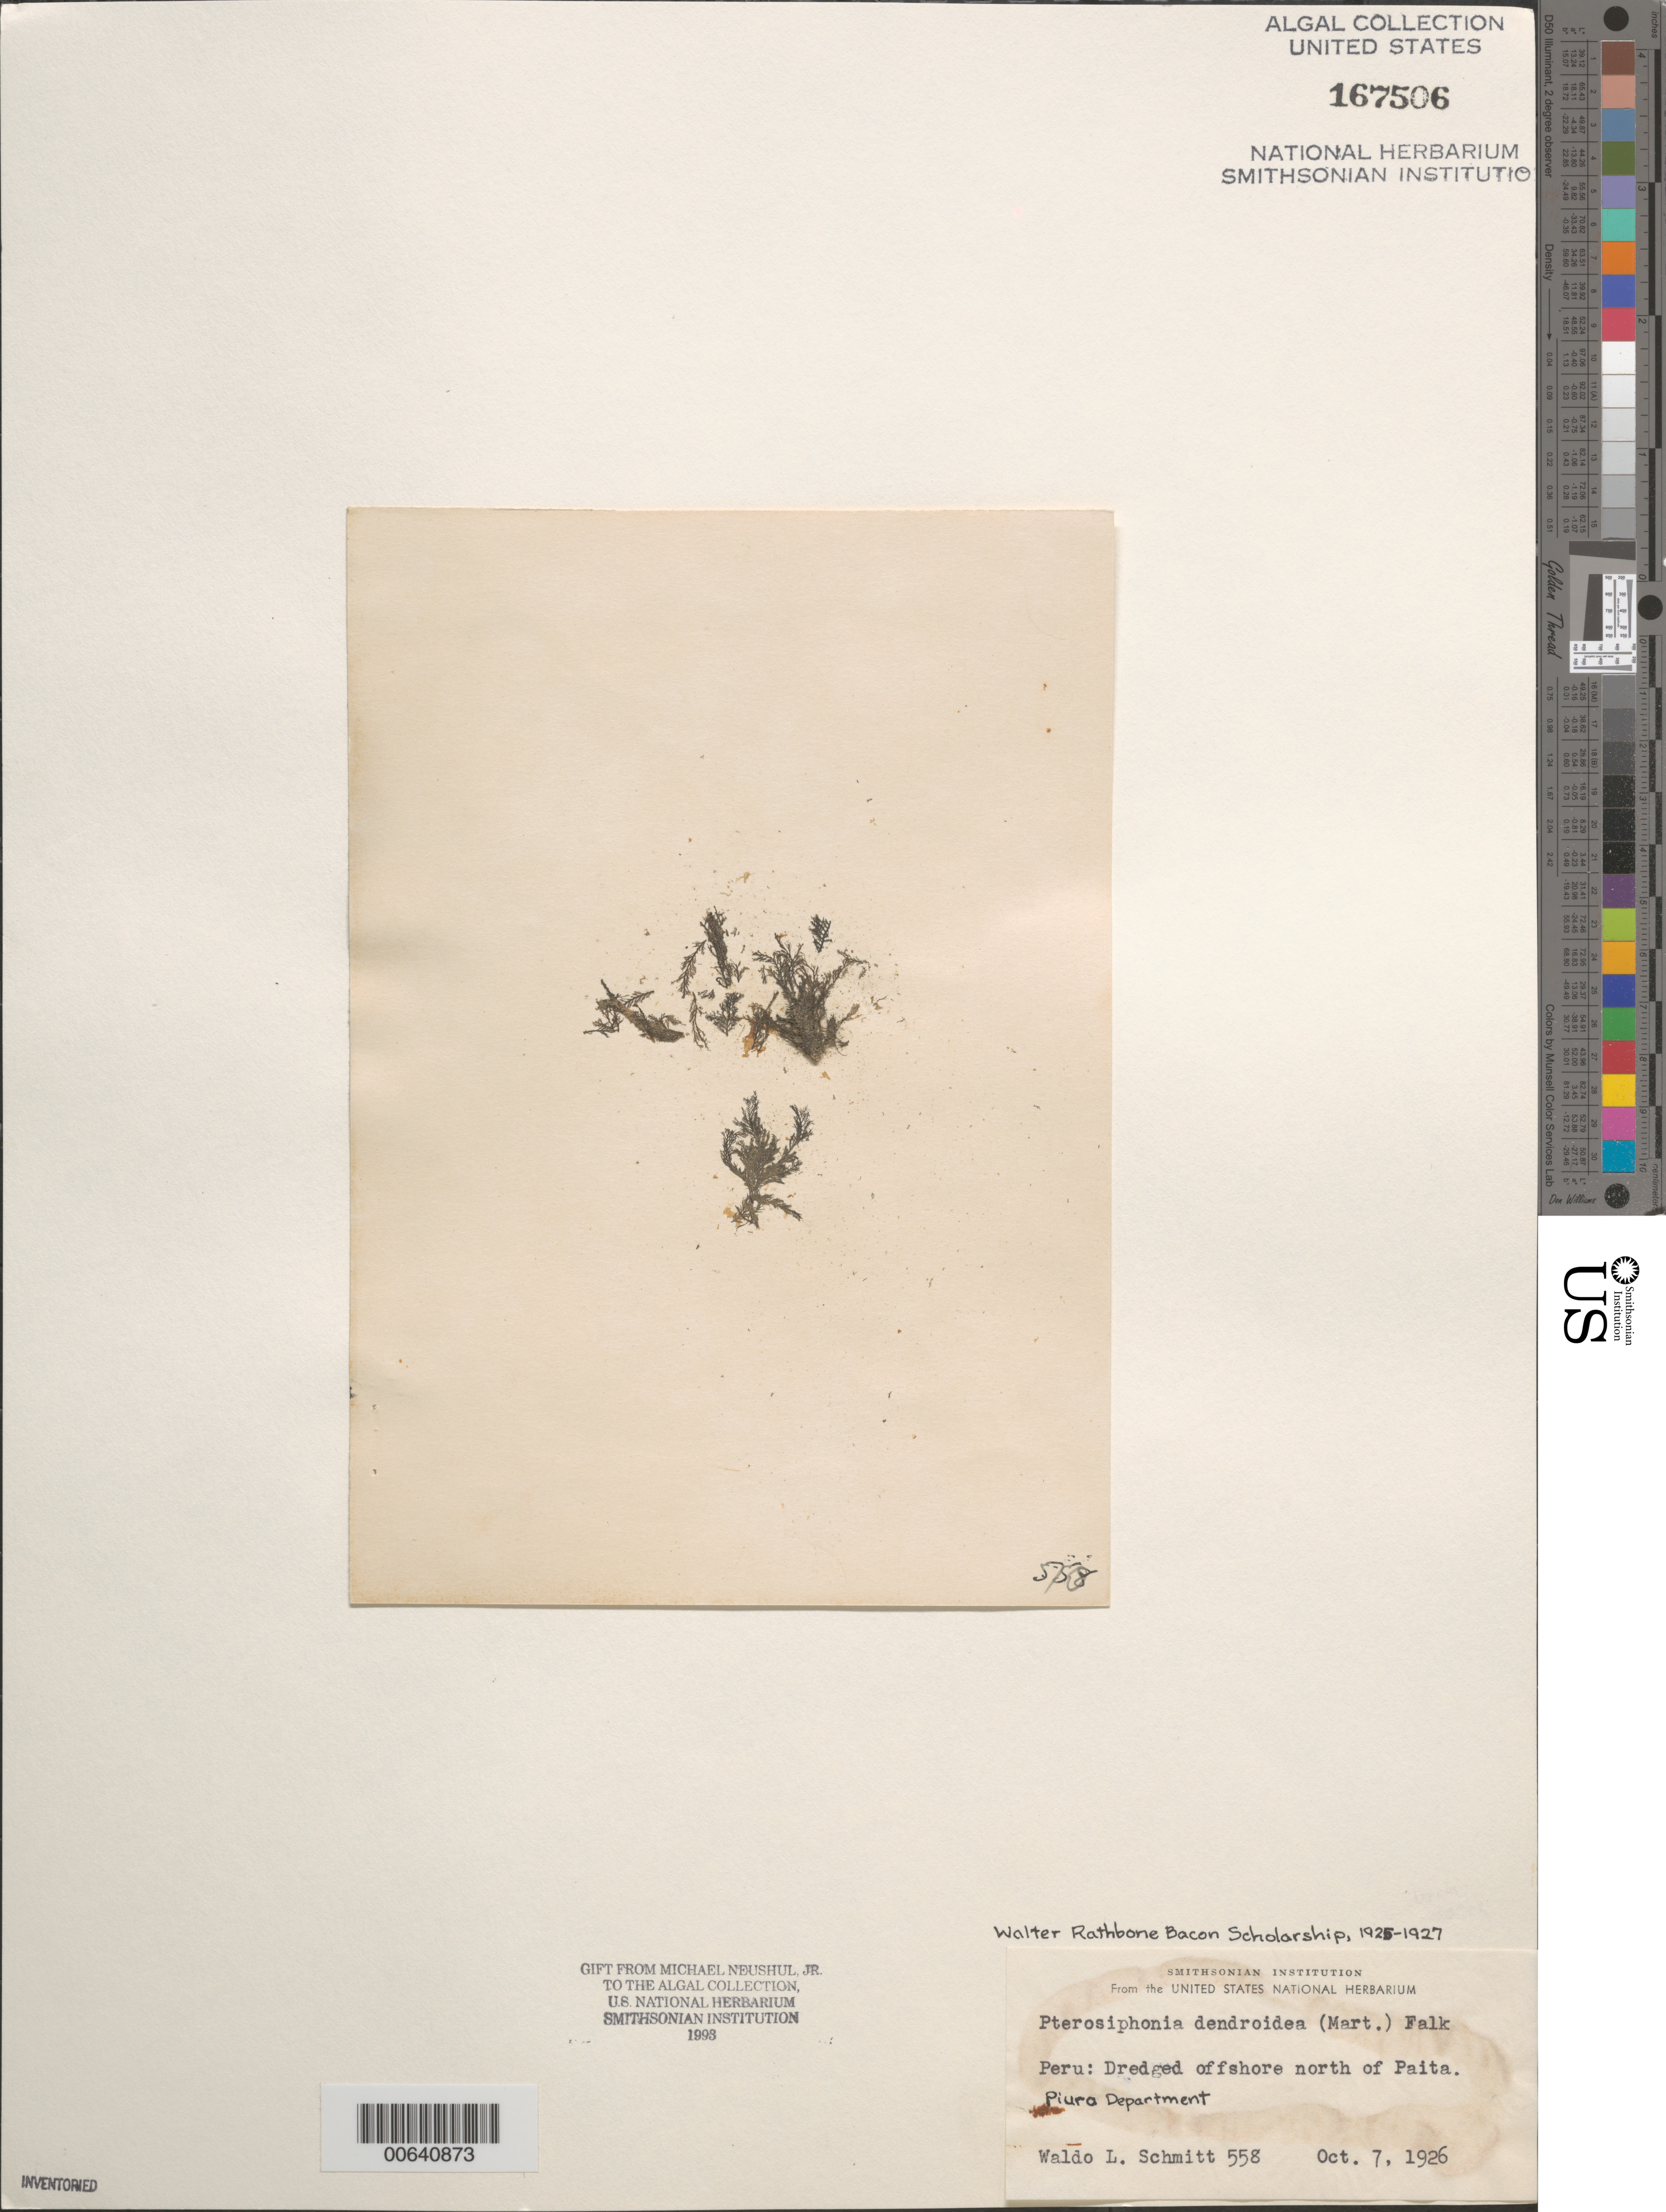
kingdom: Plantae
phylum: Rhodophyta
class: Florideophyceae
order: Ceramiales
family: Rhodomelaceae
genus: Symphyocladiella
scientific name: Symphyocladiella dendroidea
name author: (Montagne) Bustamante et al.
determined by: Algae name updating Project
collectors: W. L. Schmitt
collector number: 558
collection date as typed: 07 Oct 1926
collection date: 1926-10-07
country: Peru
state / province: Piura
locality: North of Paita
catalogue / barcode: US 167506